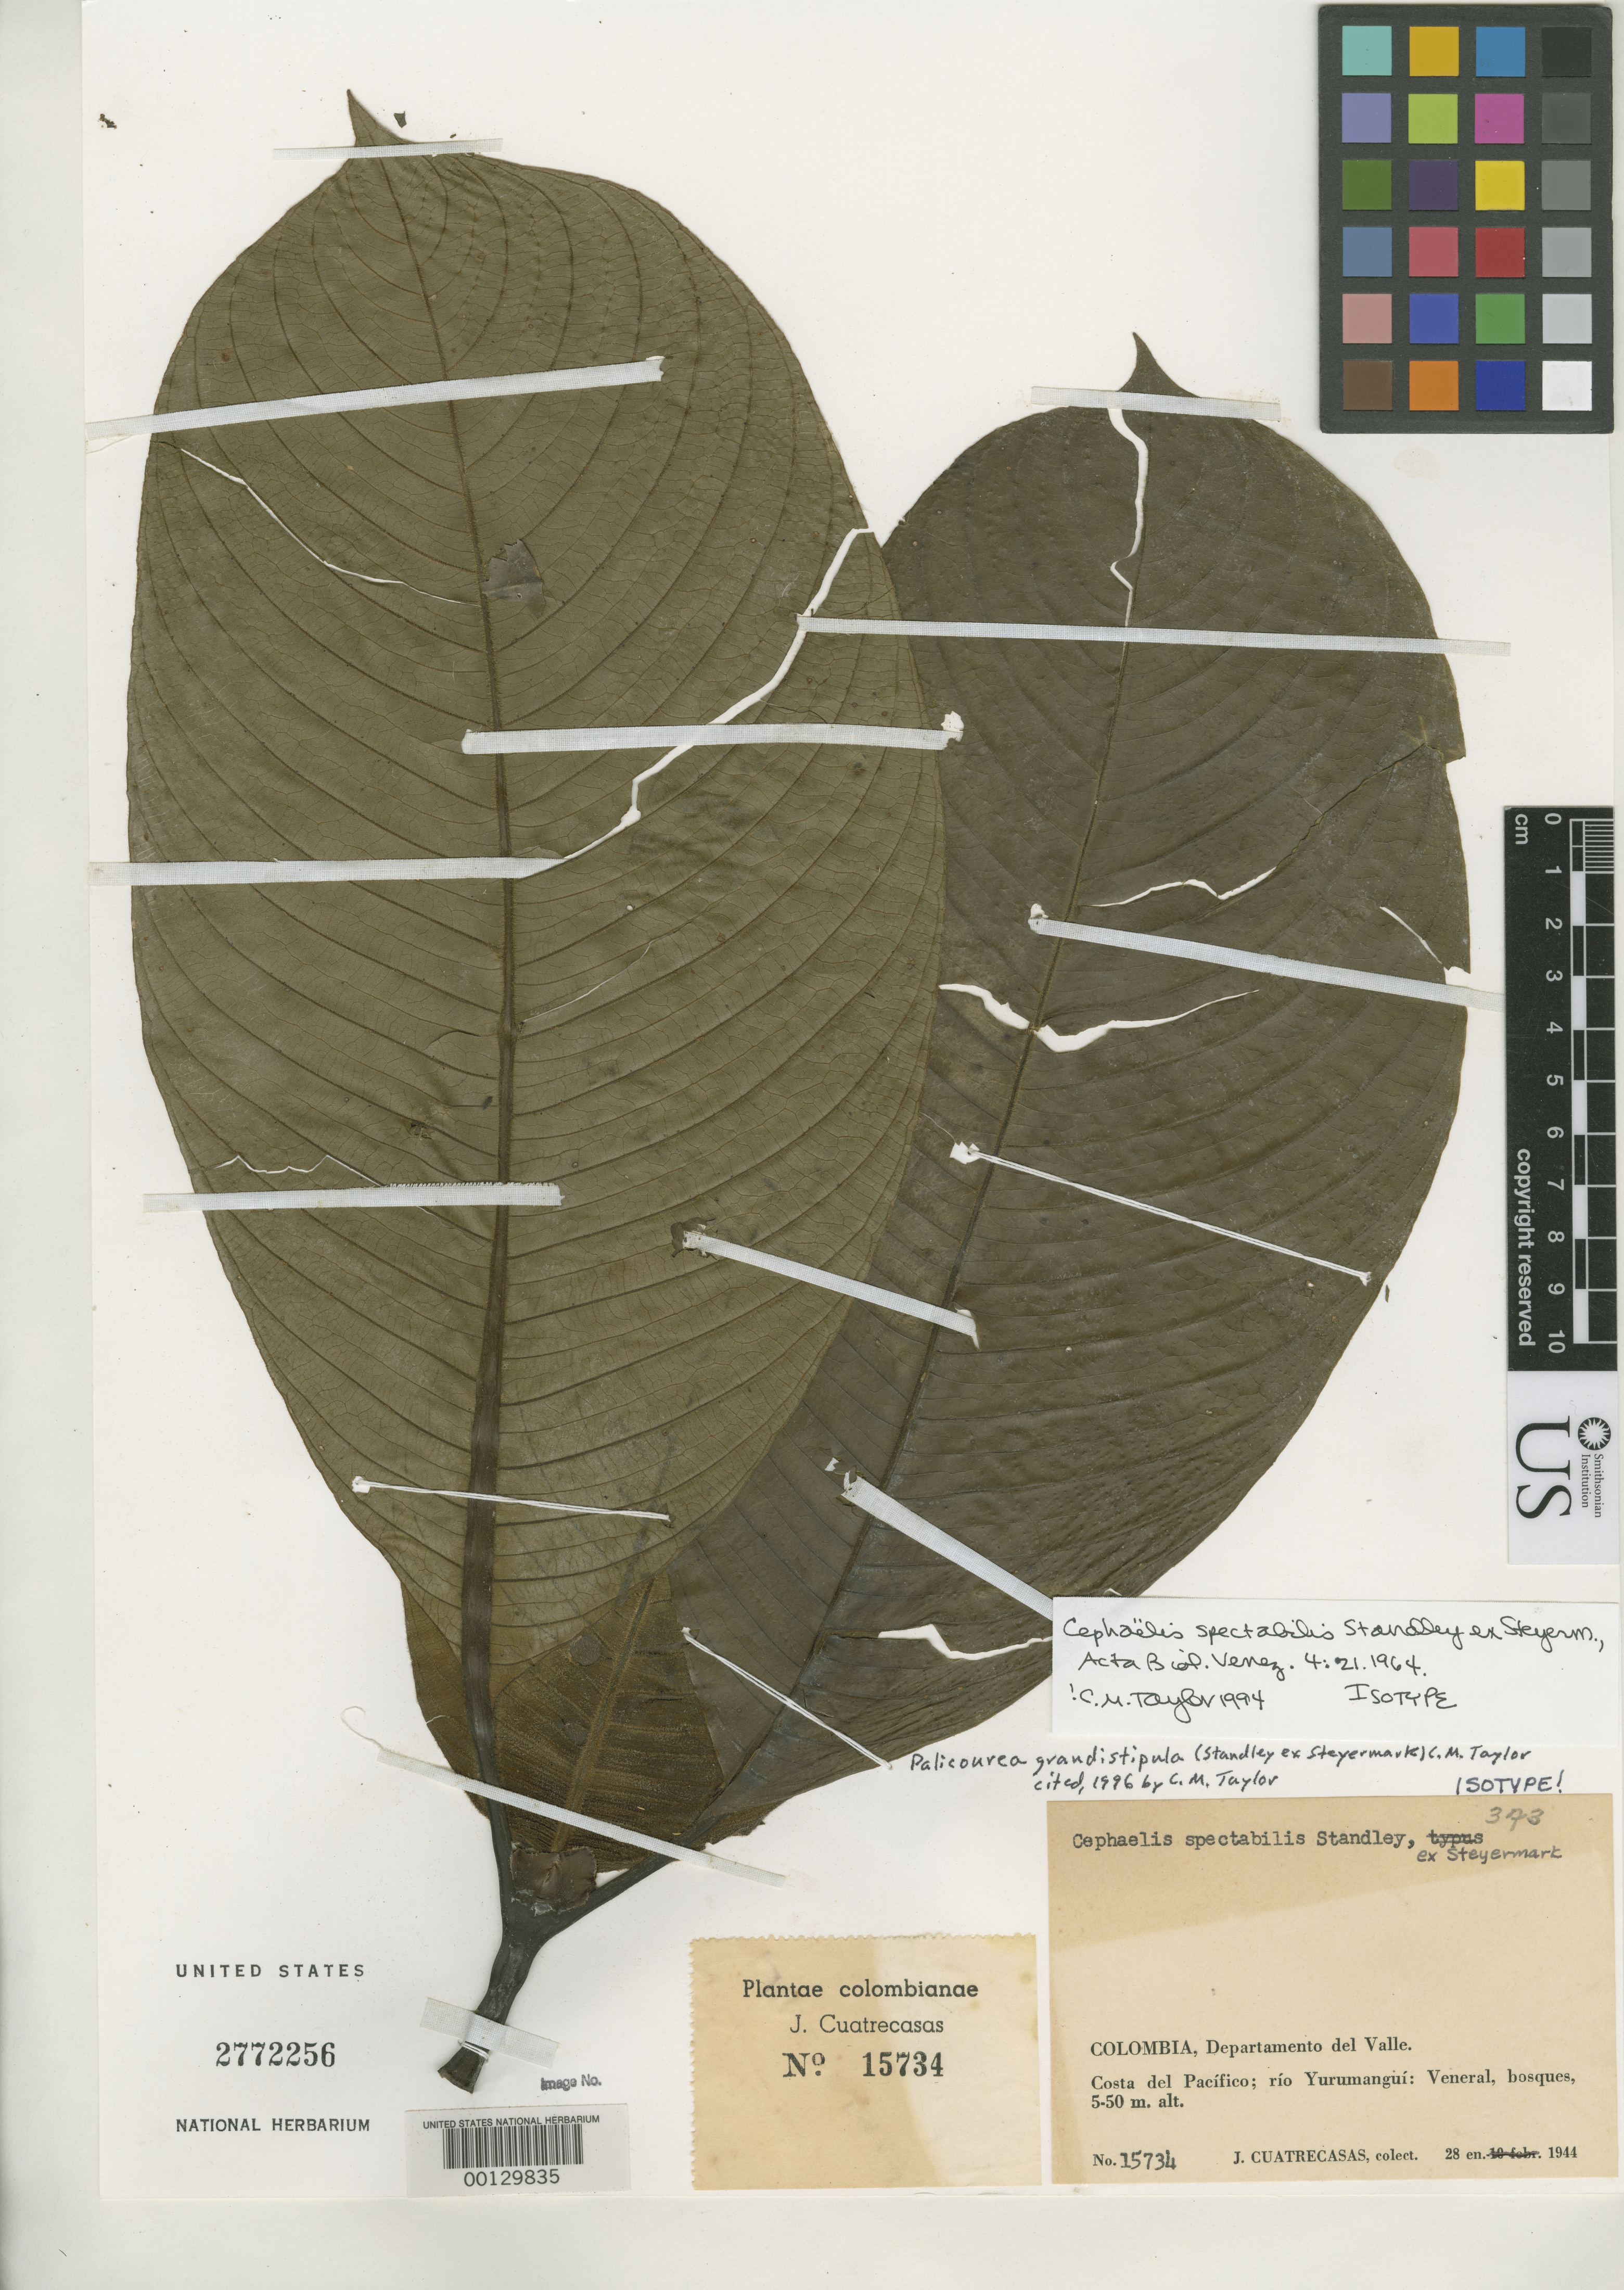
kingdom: Plantae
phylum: Tracheophyta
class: Magnoliopsida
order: Gentianales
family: Rubiaceae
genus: Cephaelis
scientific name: Cephaelis spectabilis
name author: Standl. ex Steyerm.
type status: Isotype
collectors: J. Cuatrecasas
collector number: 15734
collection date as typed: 28 Jan 1944 to 10 Feb 1944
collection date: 1944-01-28/1944-02-10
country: Colombia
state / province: Valle del Cauca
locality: Costa del Pacifico, Yurumangui River, Veneral.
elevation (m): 5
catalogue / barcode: US 2772256